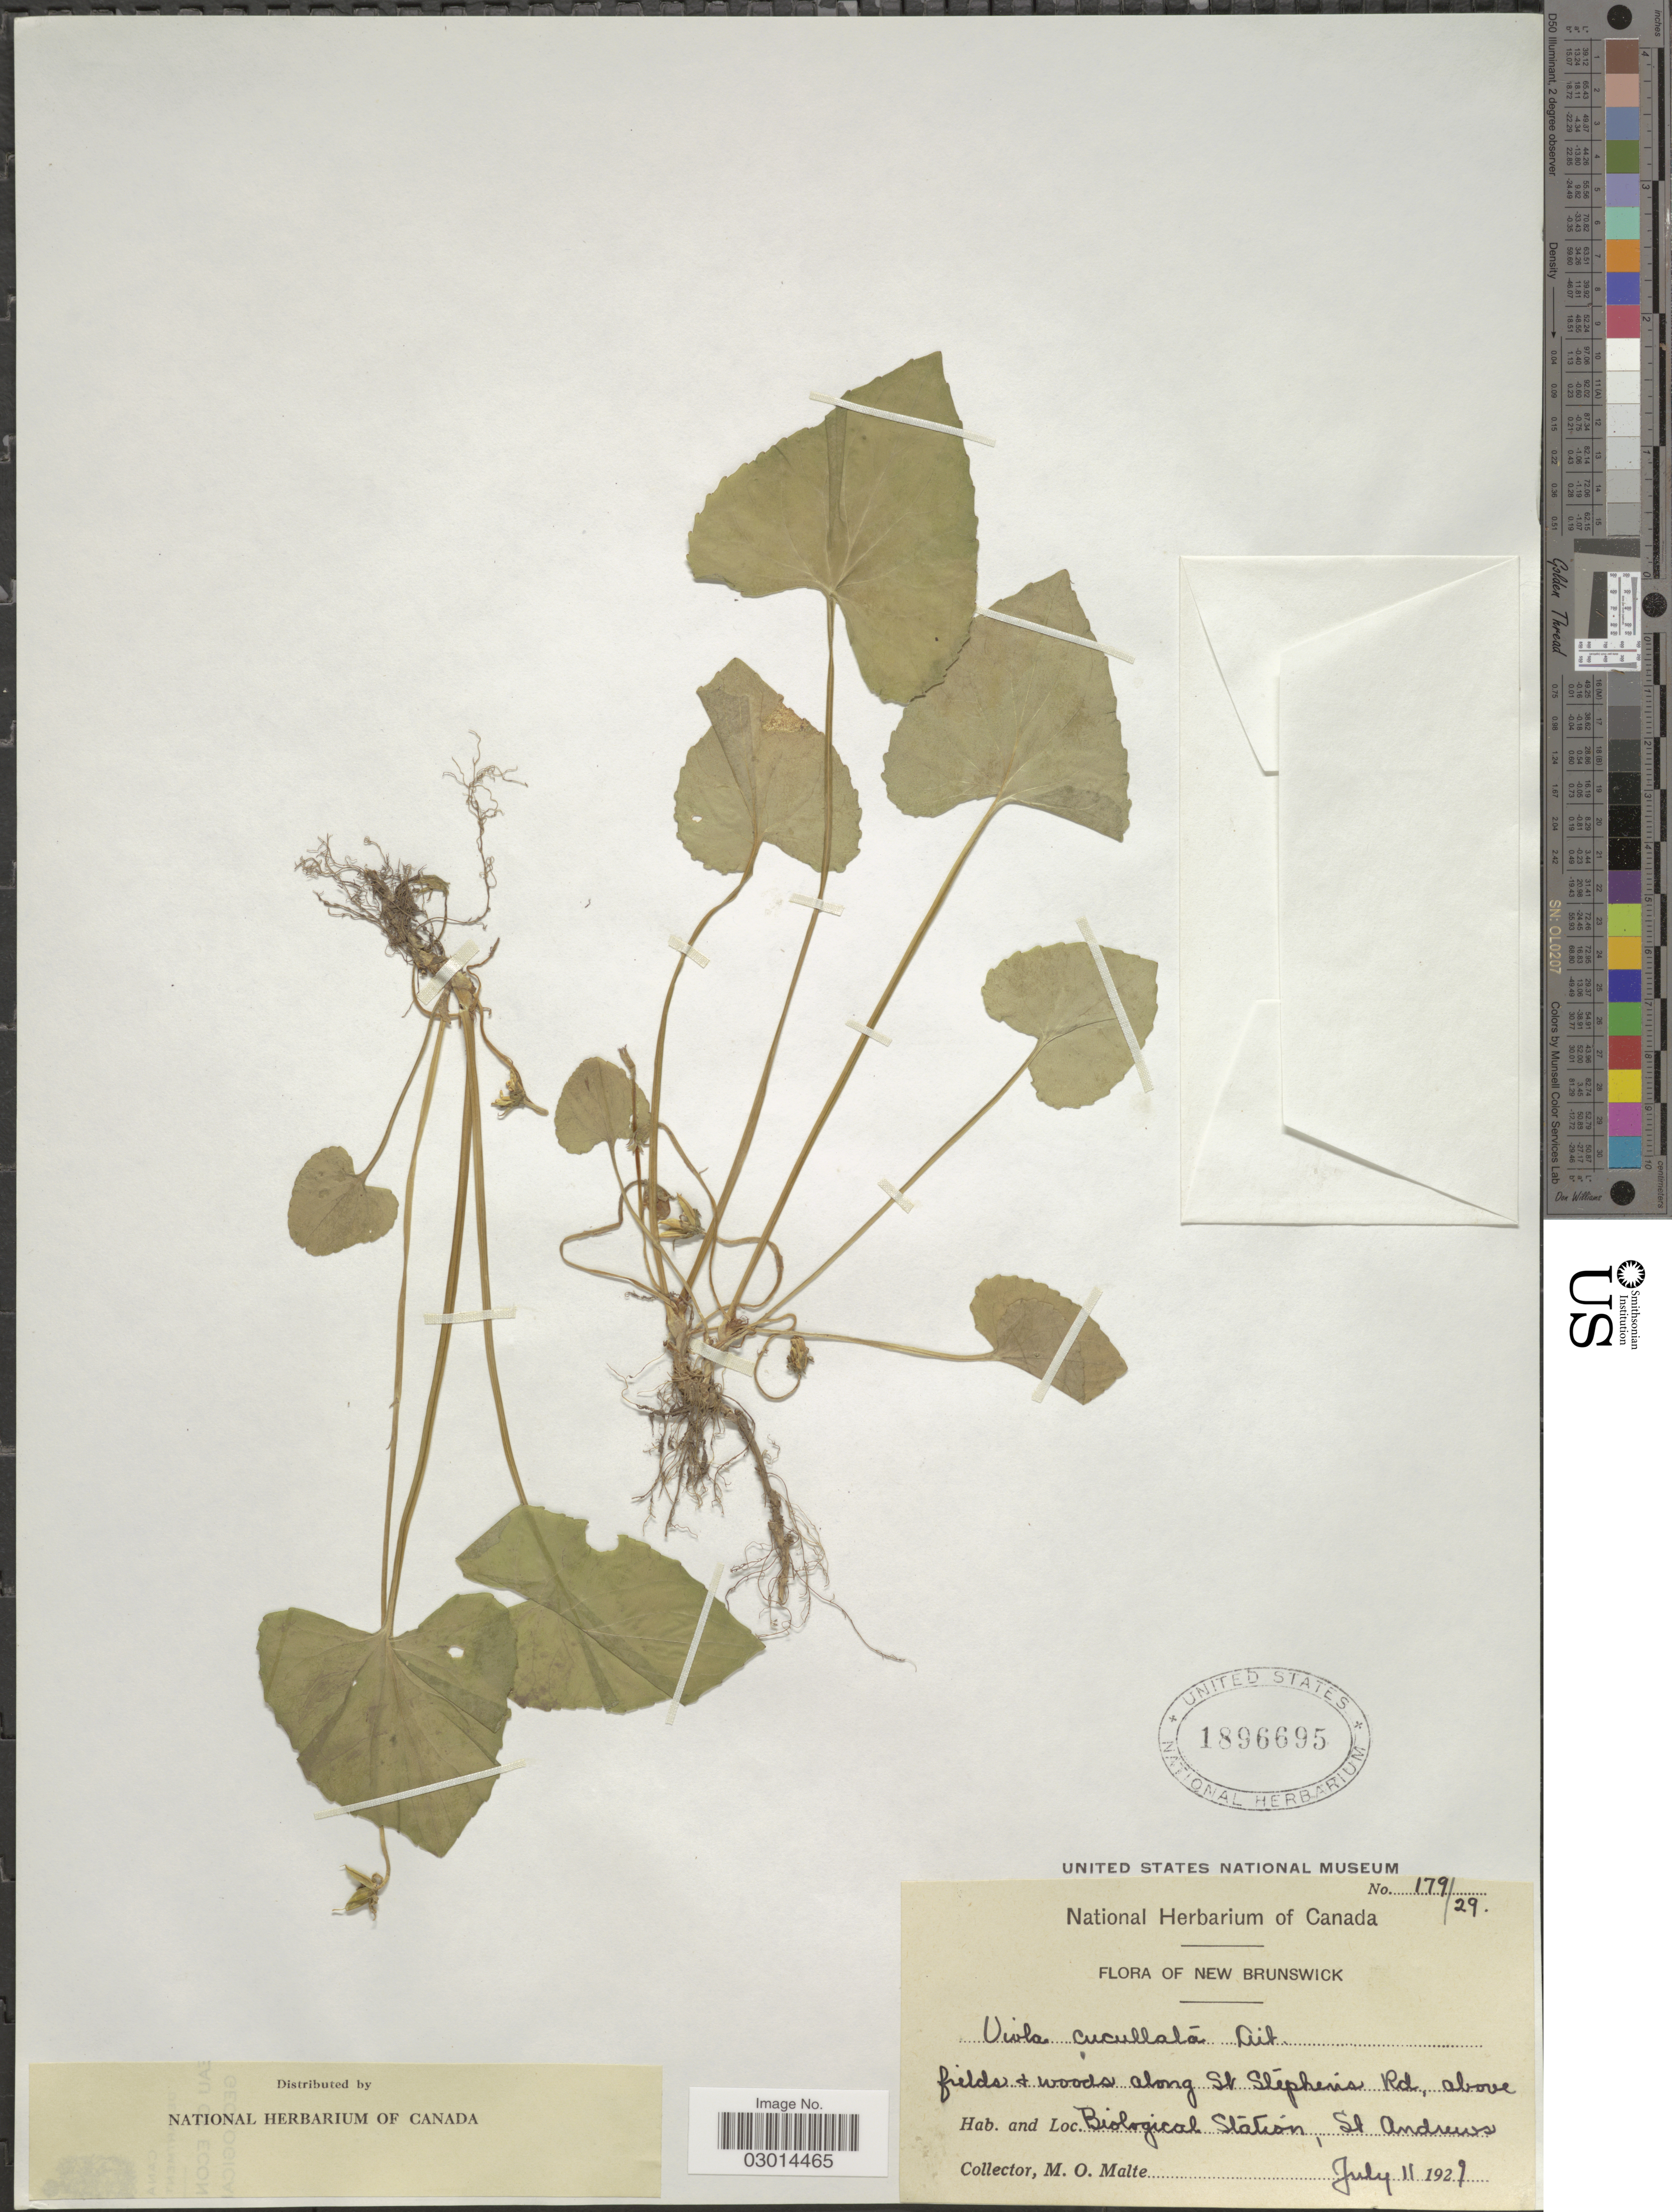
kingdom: Plantae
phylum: Tracheophyta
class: Magnoliopsida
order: Malpighiales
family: Violaceae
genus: Viola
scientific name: Viola cucullata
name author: Aiton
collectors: M. O. Malte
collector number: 179/29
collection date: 1929-07-11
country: Canada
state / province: New Brunswick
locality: Fields & woods along St Stephins Rd, above Biological Station, St Andrews.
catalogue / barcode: US 1896695